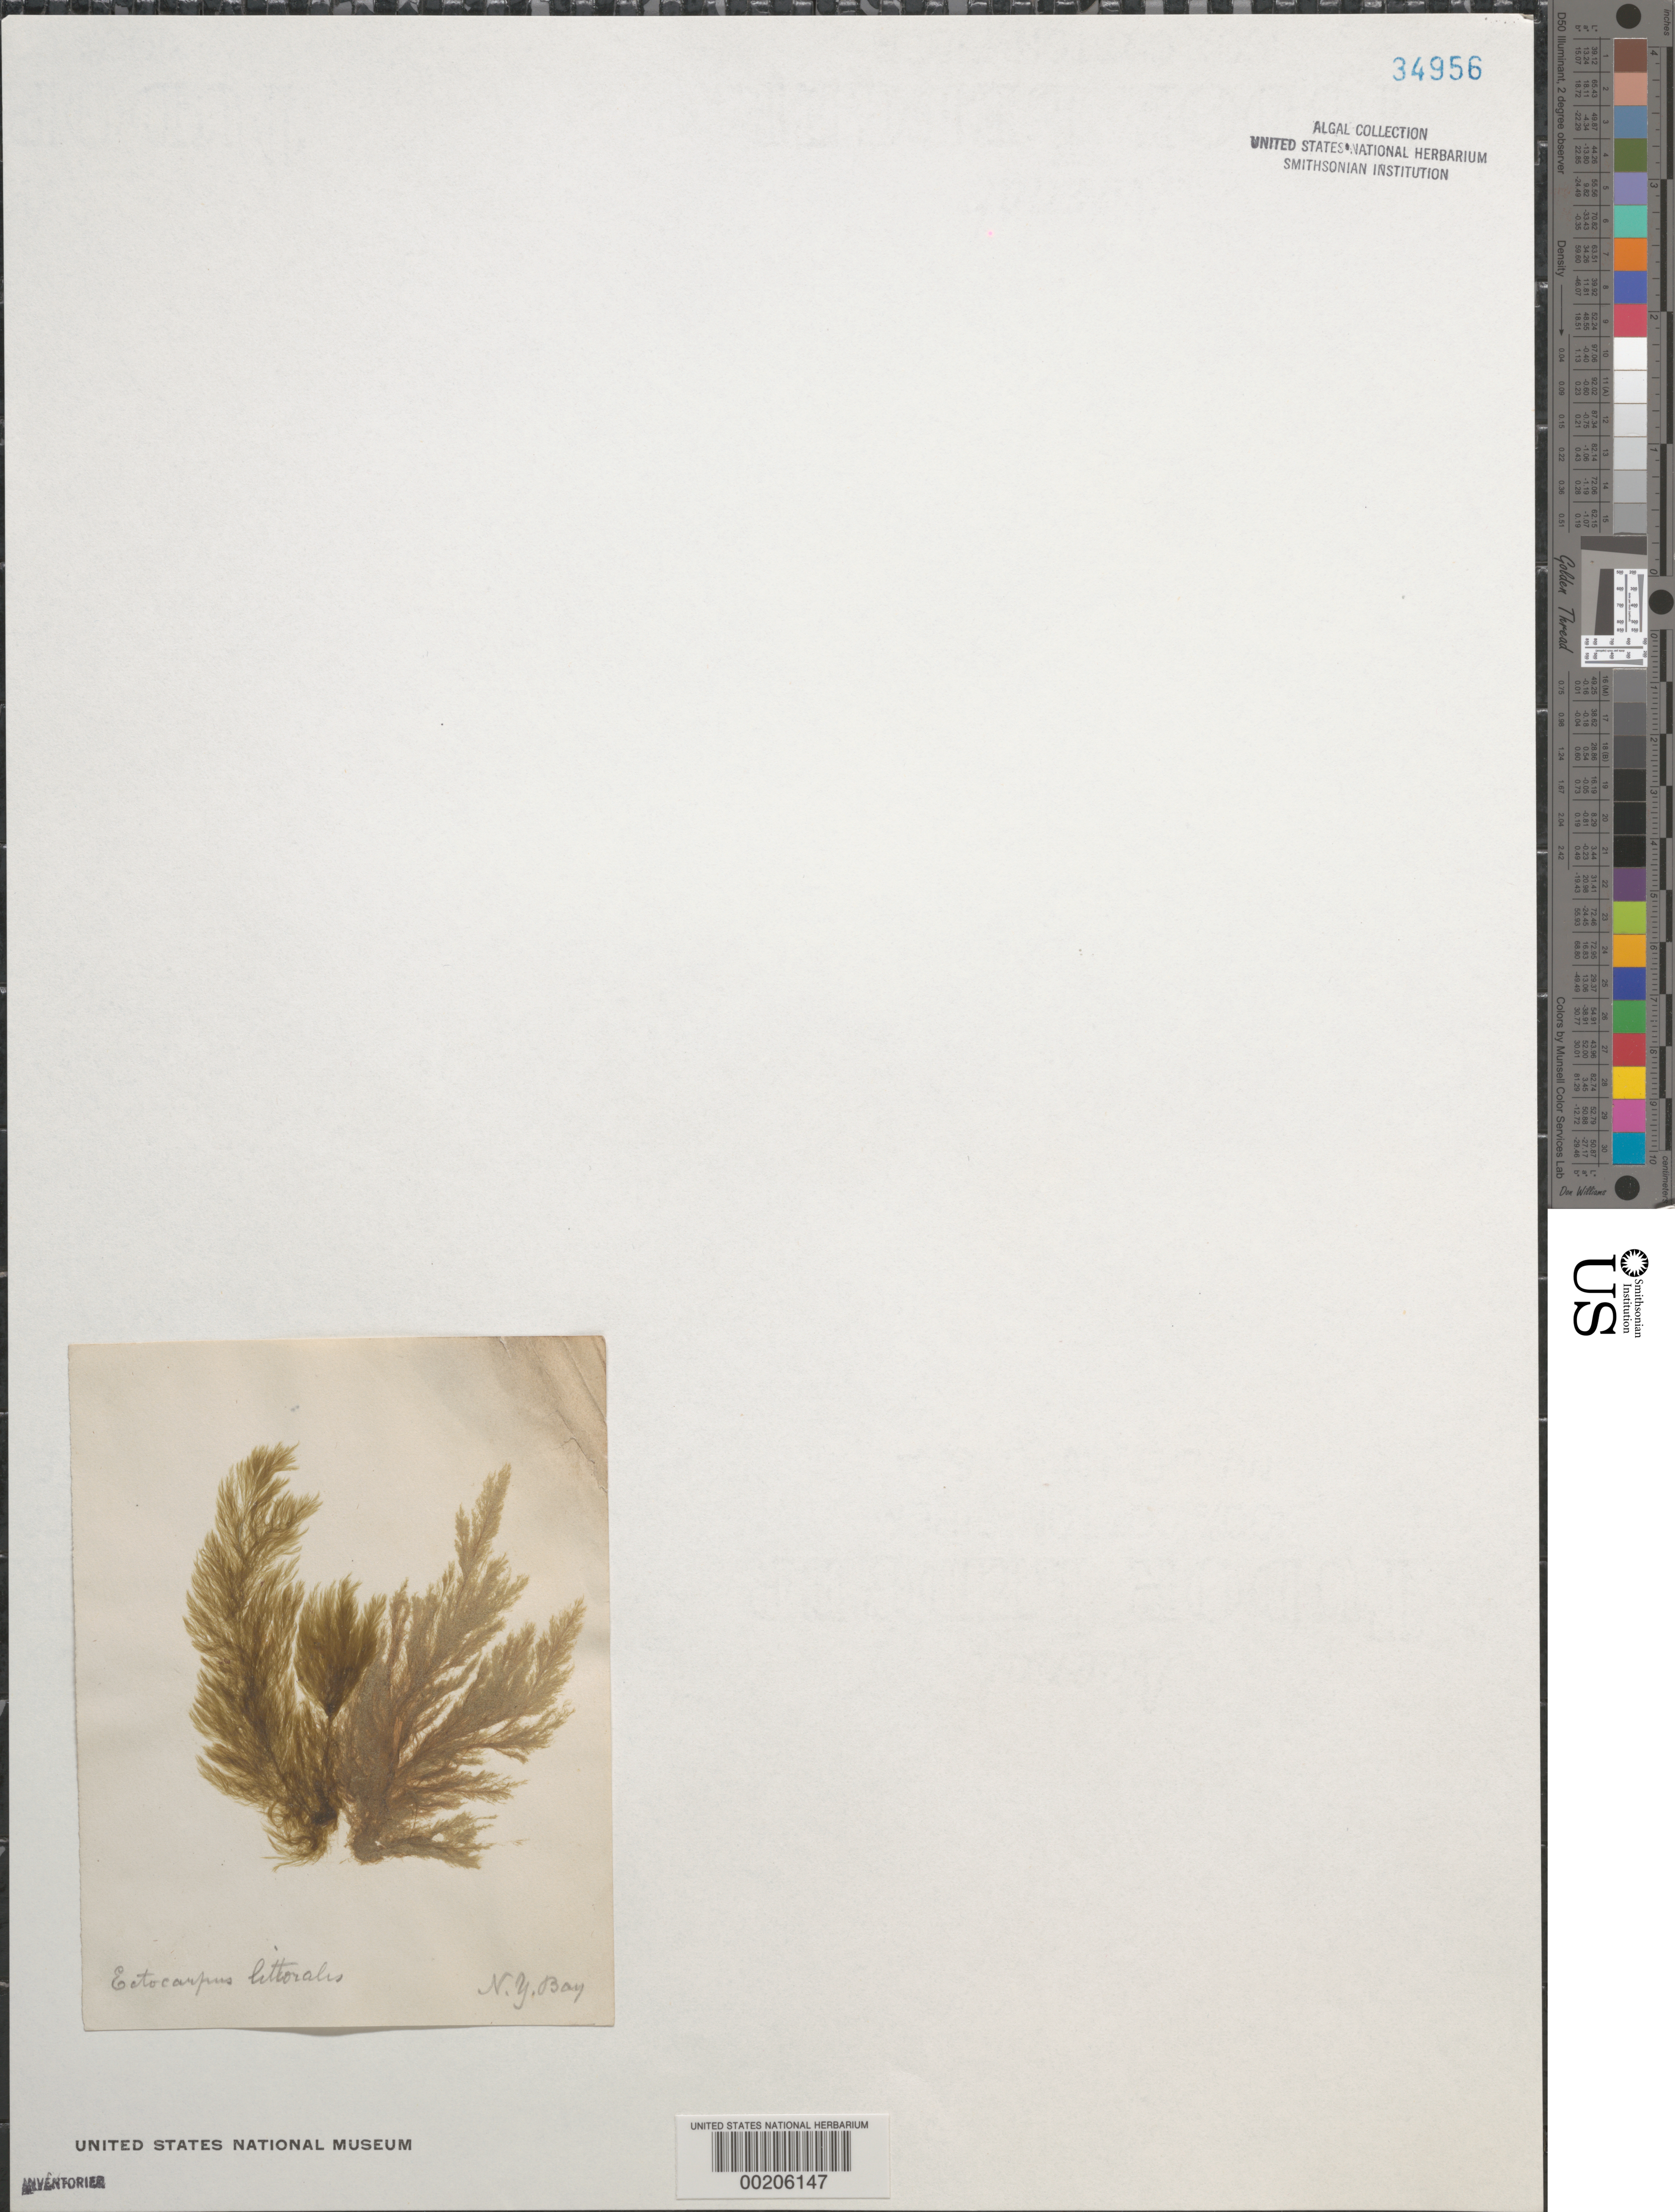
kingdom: Chromista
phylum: Ochrophyta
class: Phaeophyceae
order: Ectocarpales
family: Acinetosporaceae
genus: Pylaiella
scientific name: Pylaiella littoralis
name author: (L.) Kjellman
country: United States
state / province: New York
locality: New York Bay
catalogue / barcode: US 34956